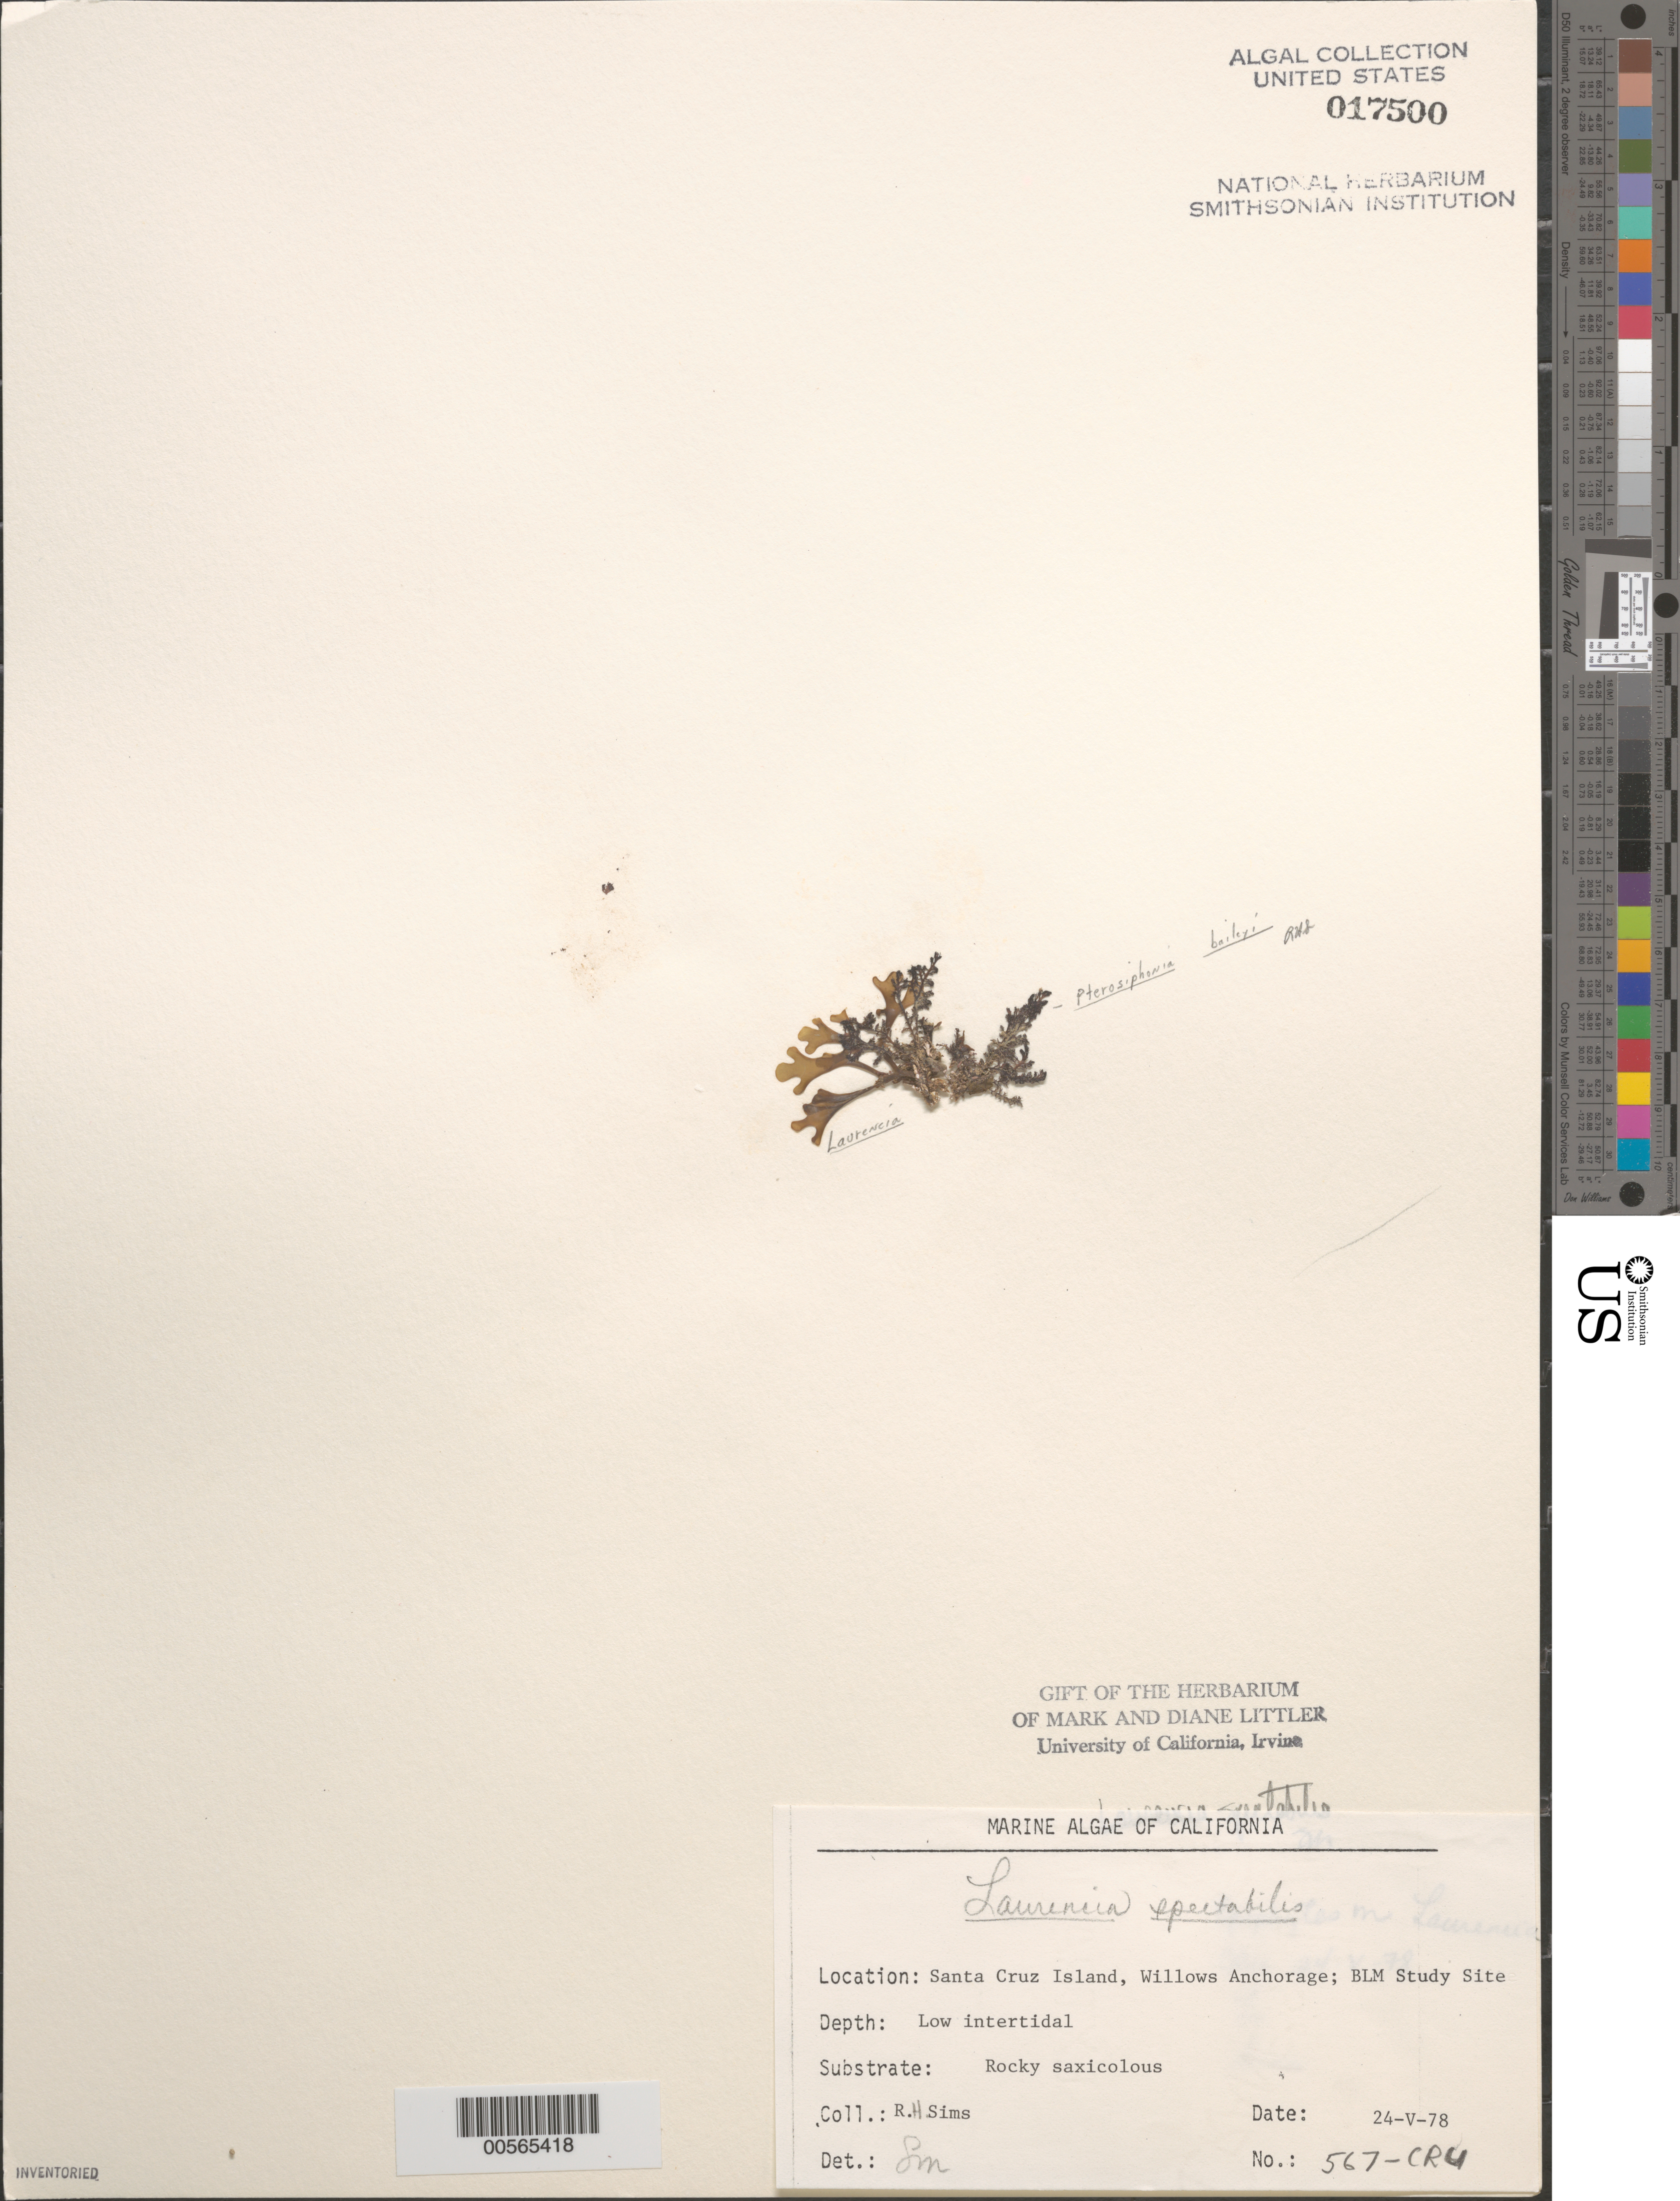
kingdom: Plantae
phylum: Rhodophyta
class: Florideophyceae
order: Ceramiales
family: Rhodomelaceae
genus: Osmundea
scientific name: Osmundea spectabilis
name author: (Postels & Rupr.) K.W. Nam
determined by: Algae name updating Project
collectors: R. H. Sims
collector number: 567-cru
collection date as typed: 24 May 1978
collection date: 1978-05-24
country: United States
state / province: California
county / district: Santa Barbara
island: Santa Cruz Island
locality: Willows Anchorage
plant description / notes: BLM-SOCALBIGHT Rocky Intertidal Survey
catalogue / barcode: US 17500